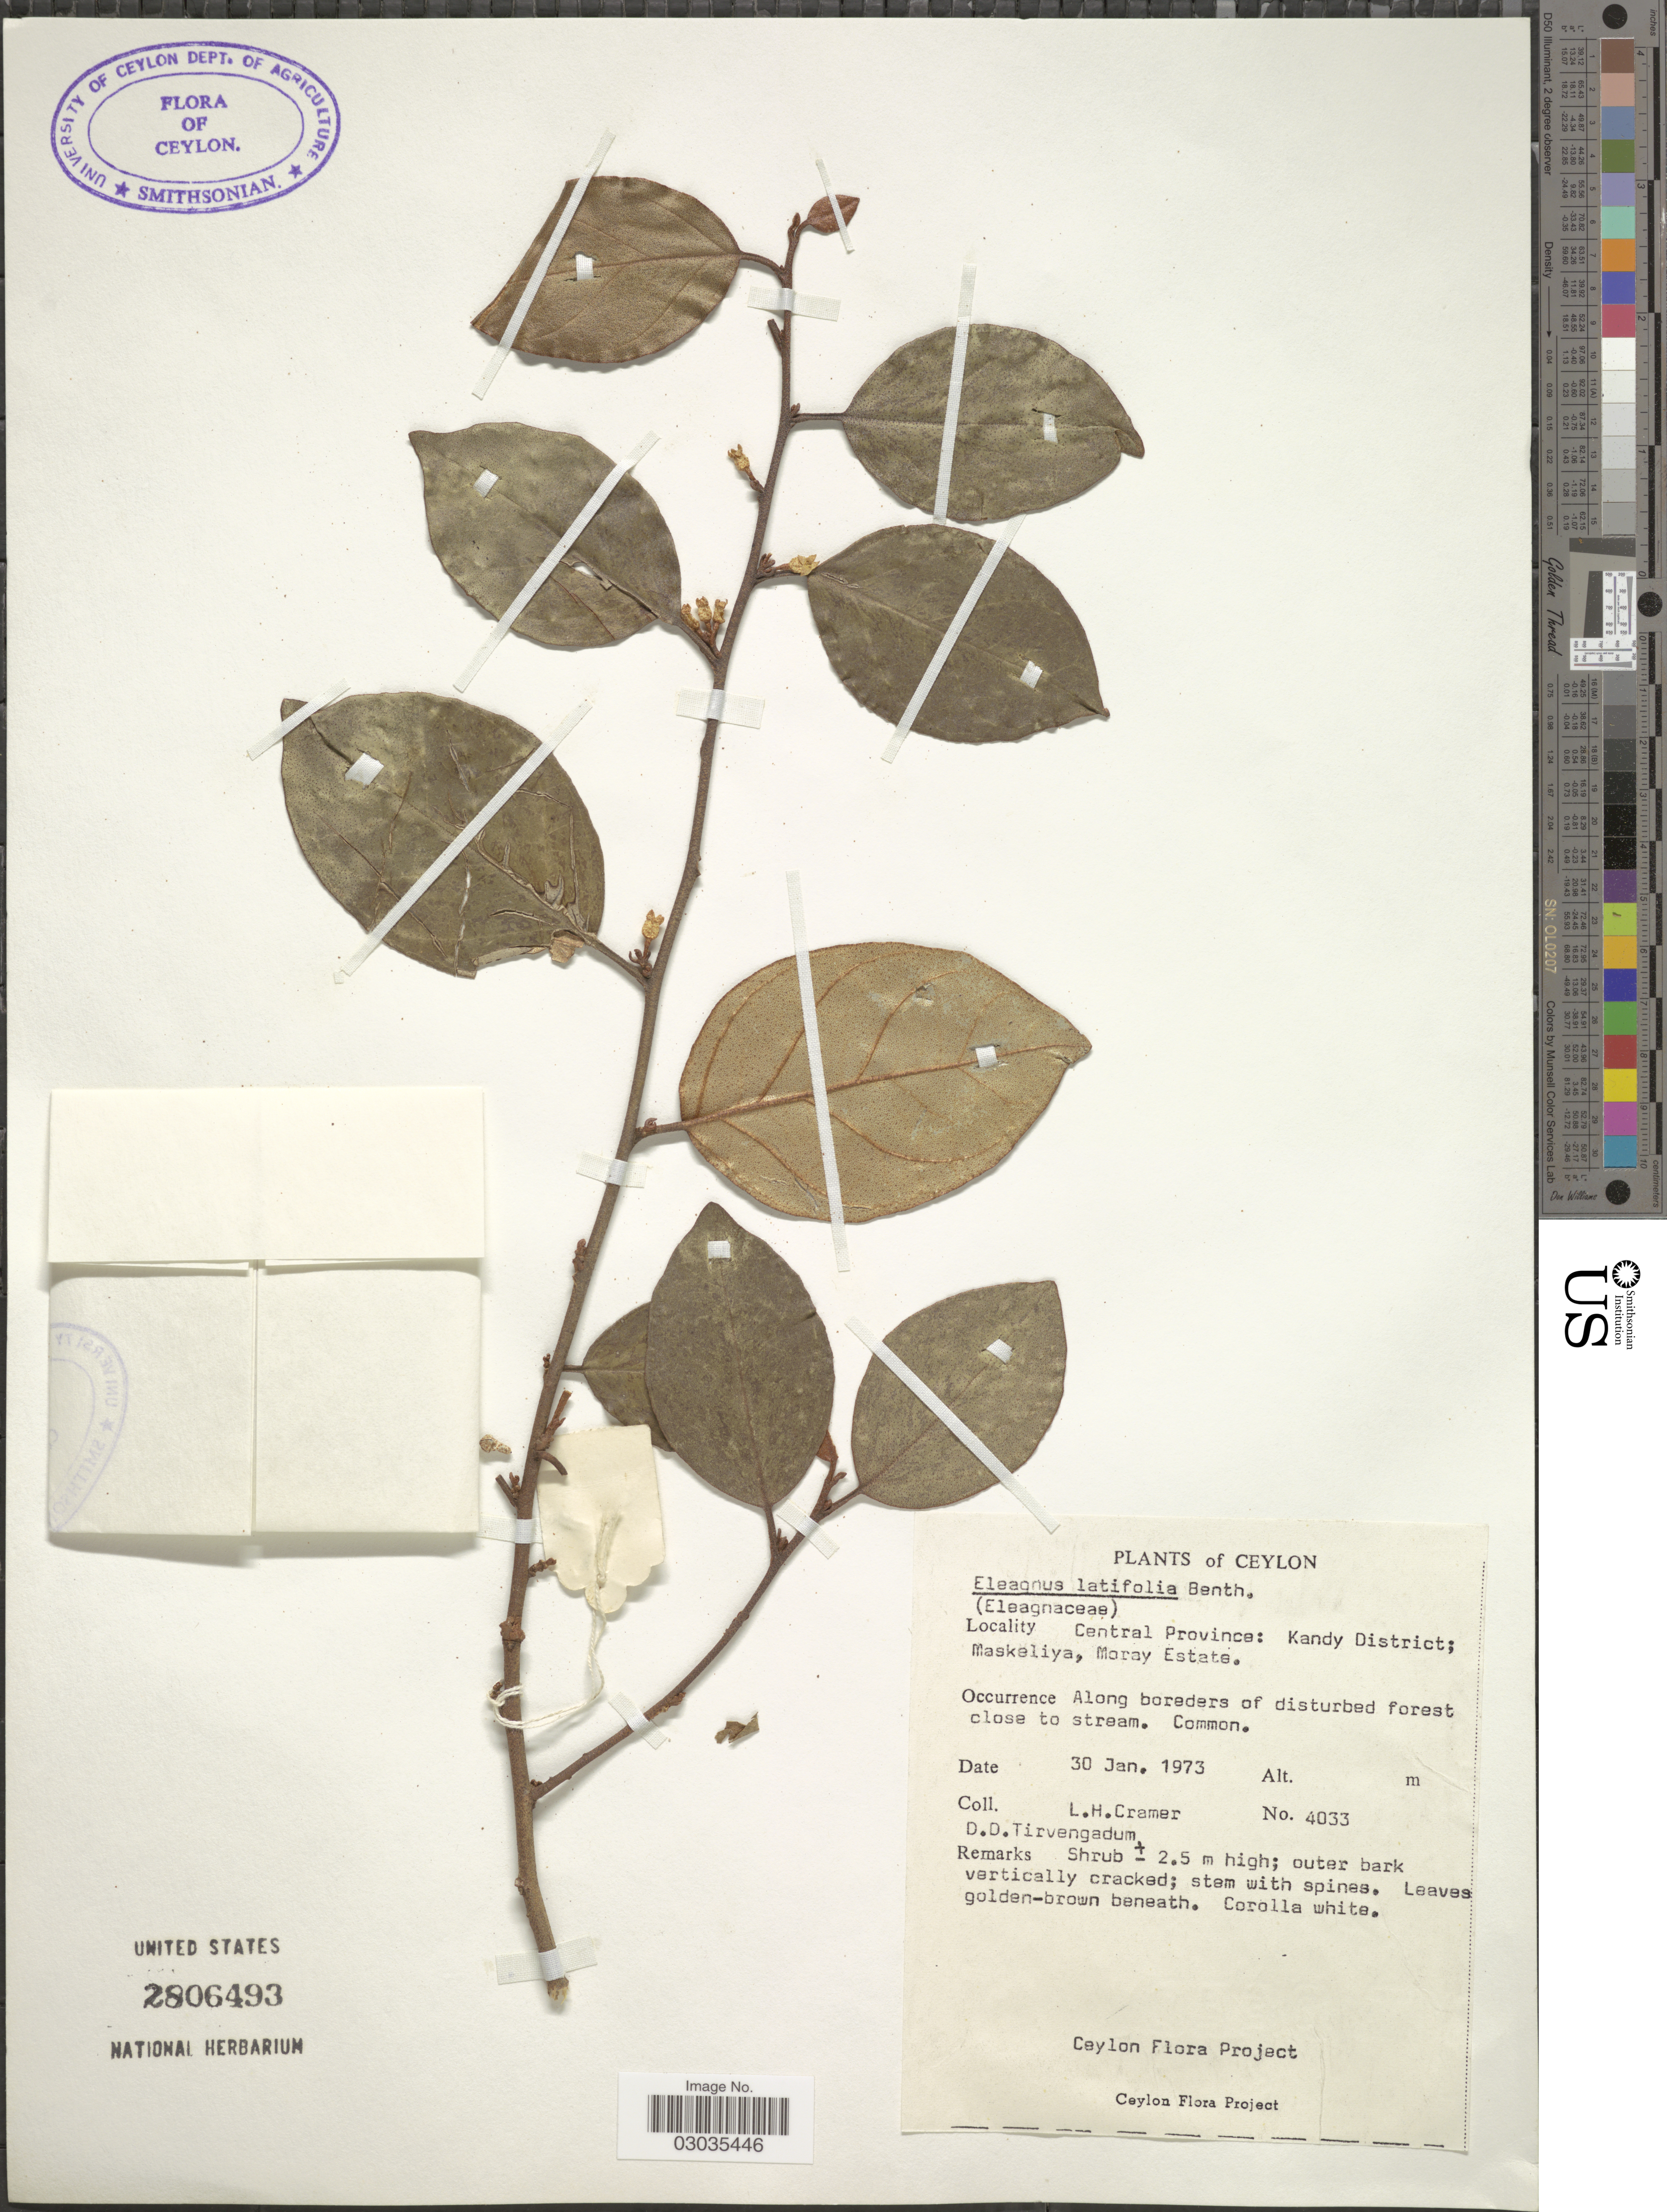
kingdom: Plantae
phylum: Tracheophyta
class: Magnoliopsida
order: Rosales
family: Elaeagnaceae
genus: Elaeagnus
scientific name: Elaeagnus latifolia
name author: L.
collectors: L. H. Cramer & D. Tirvengadum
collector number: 4033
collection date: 1973-01-30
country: Sri Lanka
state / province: Central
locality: Ceylon. Kandy District; Maskeliya, Moray Estate.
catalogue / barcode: US 2806493